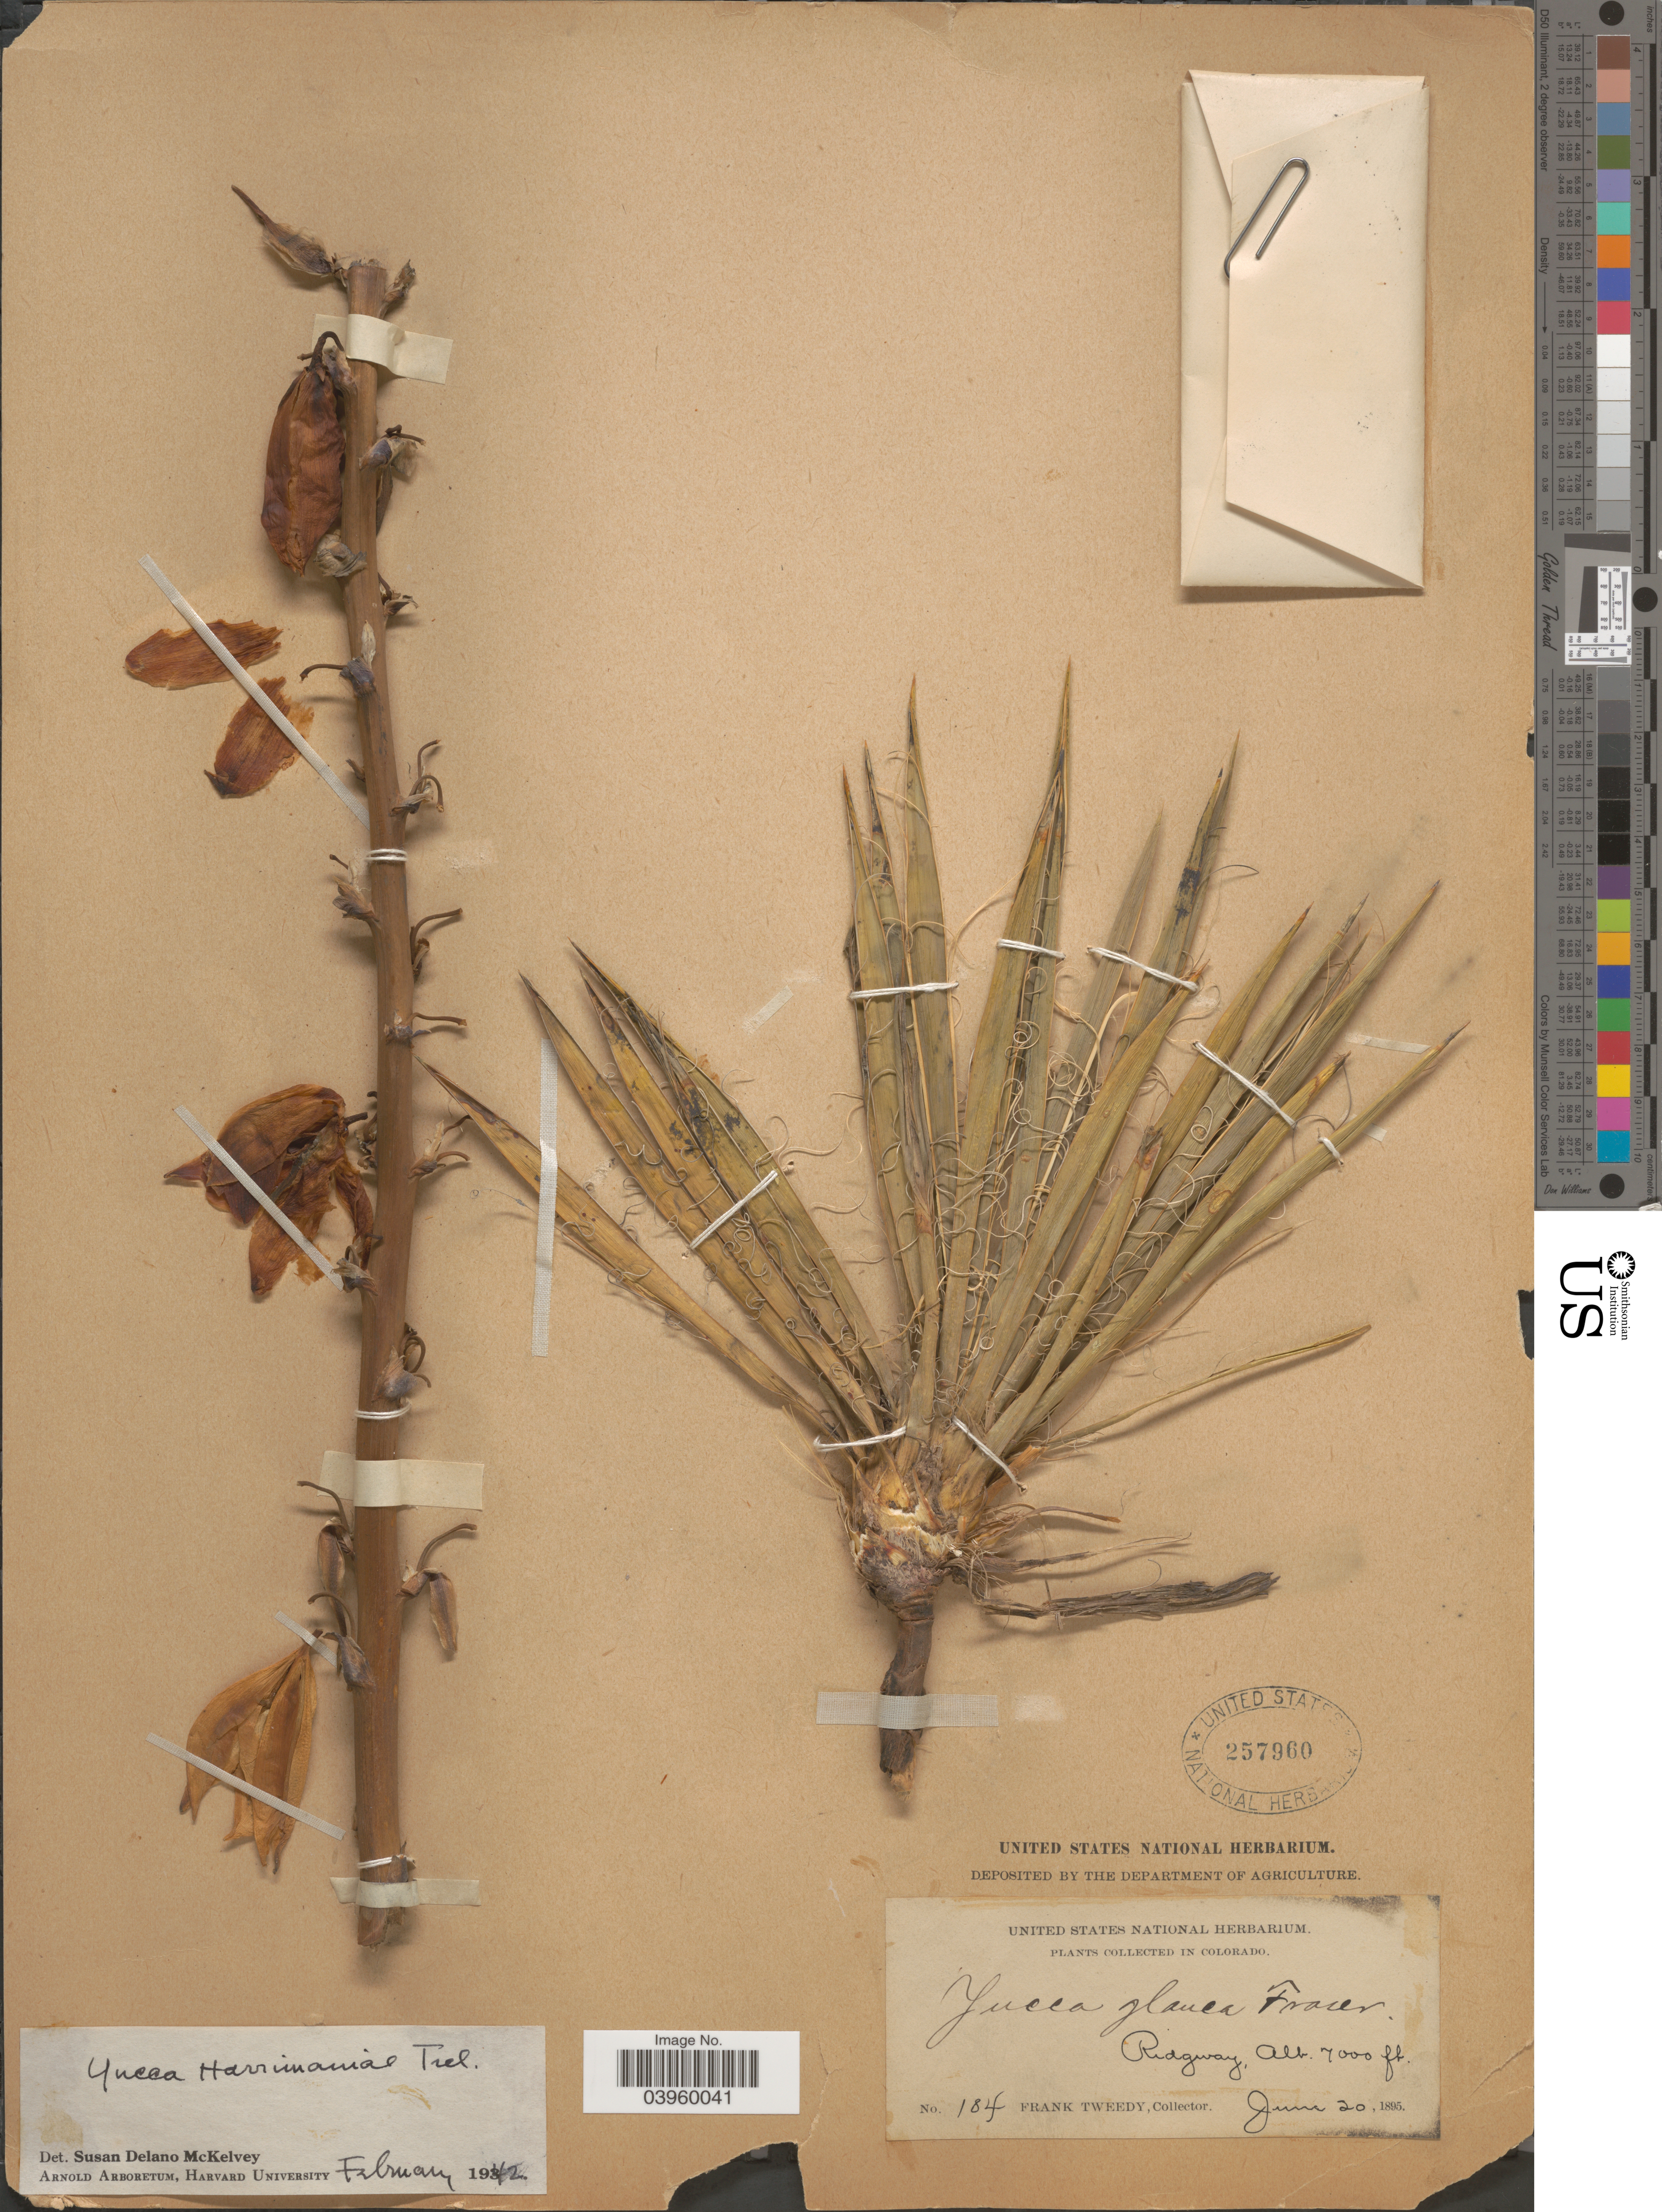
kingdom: Plantae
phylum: Tracheophyta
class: Liliopsida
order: Asparagales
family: Asparagaceae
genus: Yucca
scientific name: Yucca harrimaniae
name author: Trel.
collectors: F. Tweedy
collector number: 184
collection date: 1895-06-20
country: United States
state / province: Colorado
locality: Ridgway.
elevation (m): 2134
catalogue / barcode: US 257960